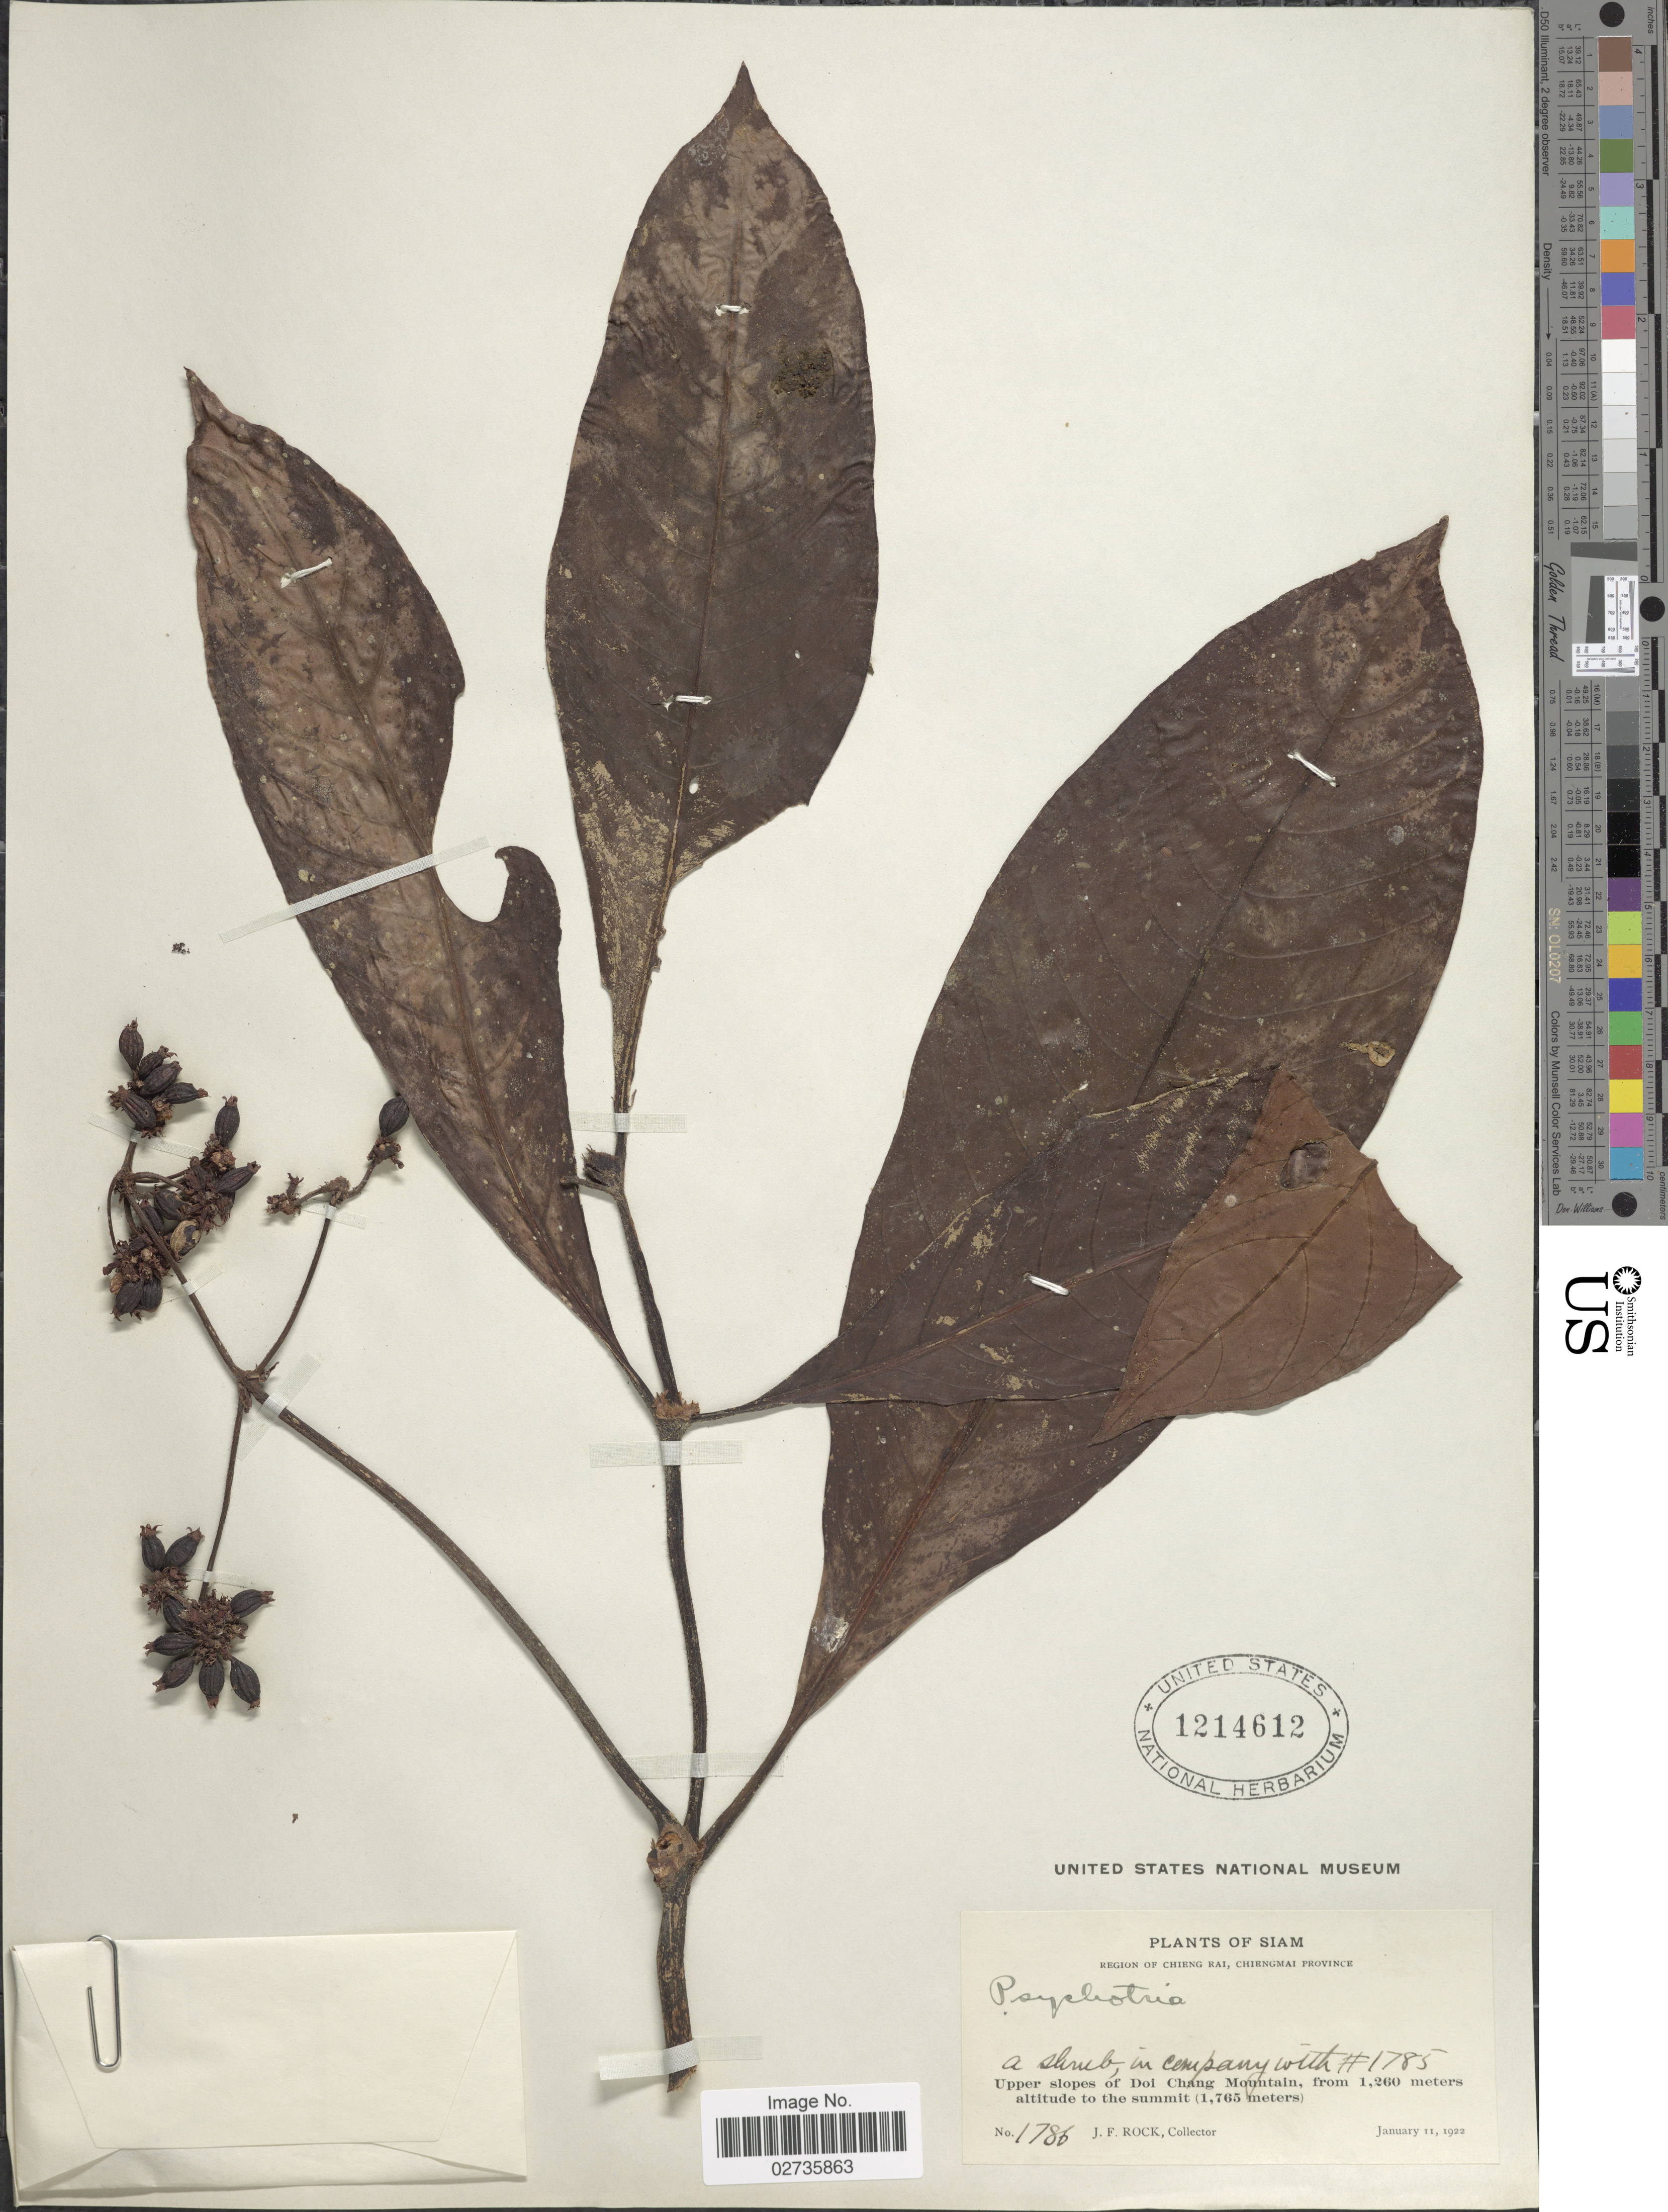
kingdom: Plantae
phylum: Tracheophyta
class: Magnoliopsida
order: Gentianales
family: Rubiaceae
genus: Psychotria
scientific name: Psychotria sp.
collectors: J. Rock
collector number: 1786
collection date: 1922-02-11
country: Thailand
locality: Siam, Region of Chieng Rai, Chiengmai Province, Upper slope of Doi Chang Mountain, to the summit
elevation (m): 1260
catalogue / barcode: US 1214612